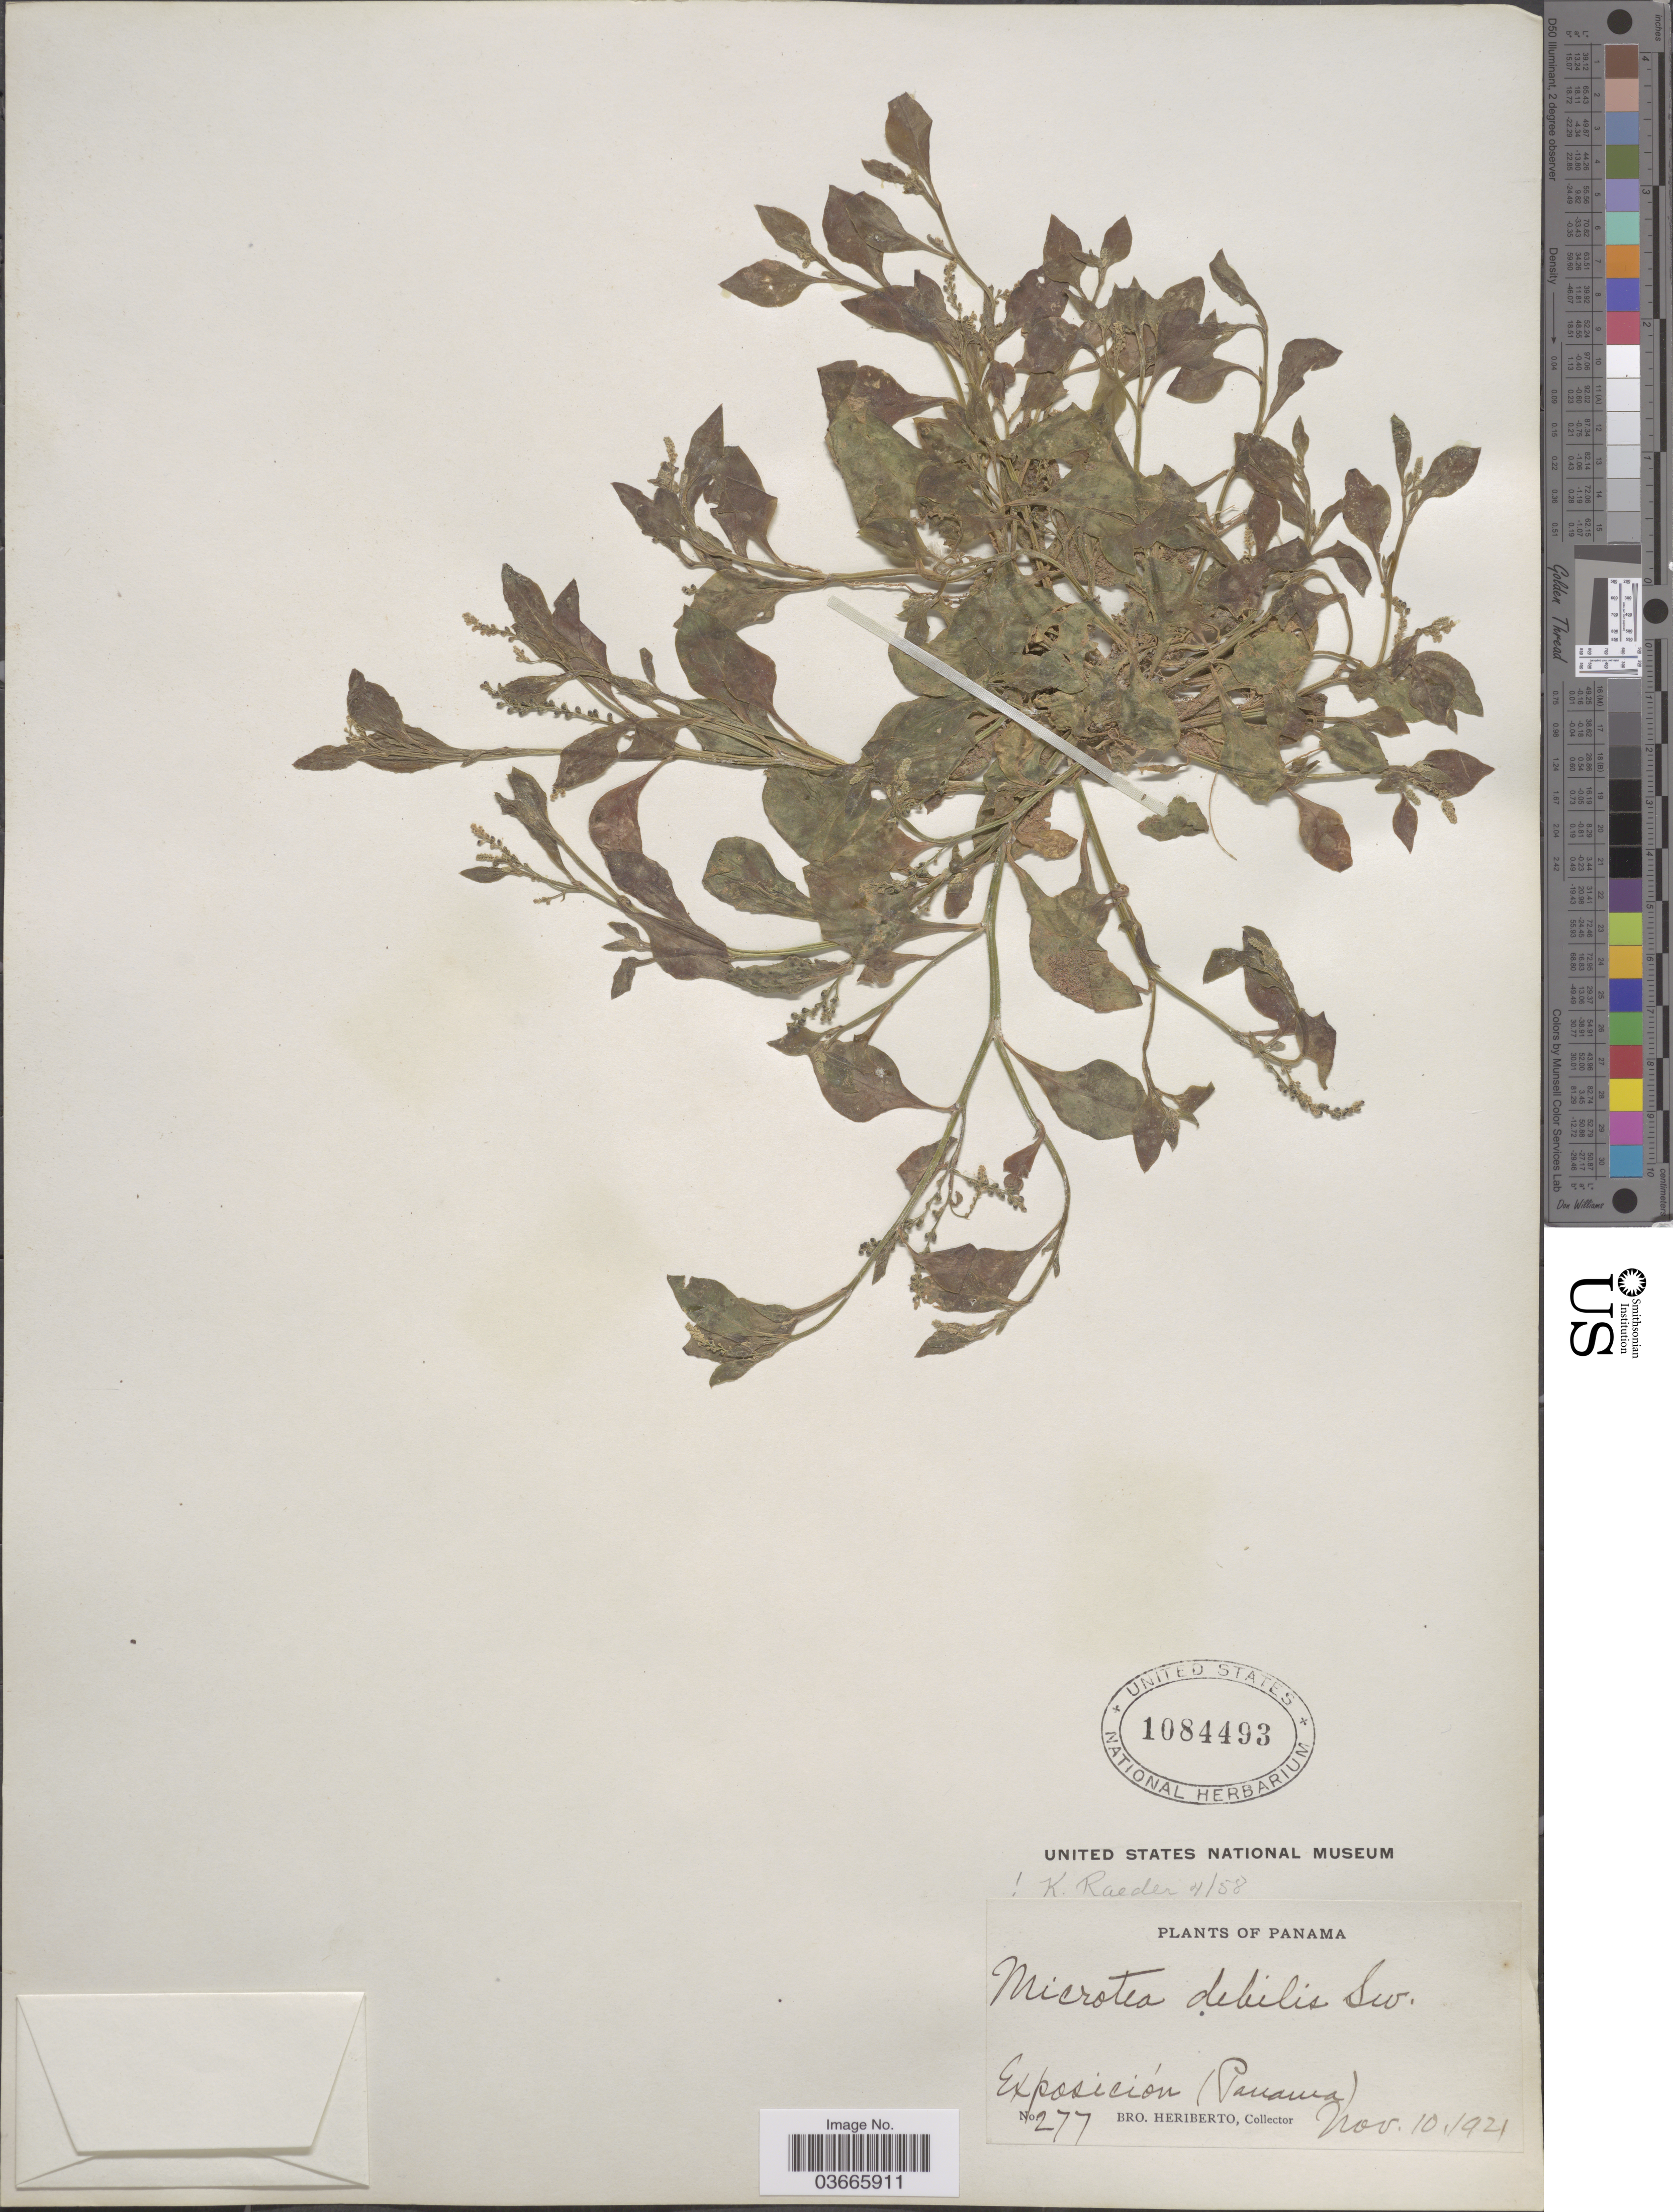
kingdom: Plantae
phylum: Tracheophyta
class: Magnoliopsida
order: Caryophyllales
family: Microteaceae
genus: Microtea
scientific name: Microtea debilis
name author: Sw.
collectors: B. Heriberto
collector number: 277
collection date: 1921-11-10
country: Panama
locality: Exposición (Panama).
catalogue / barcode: US 1084493